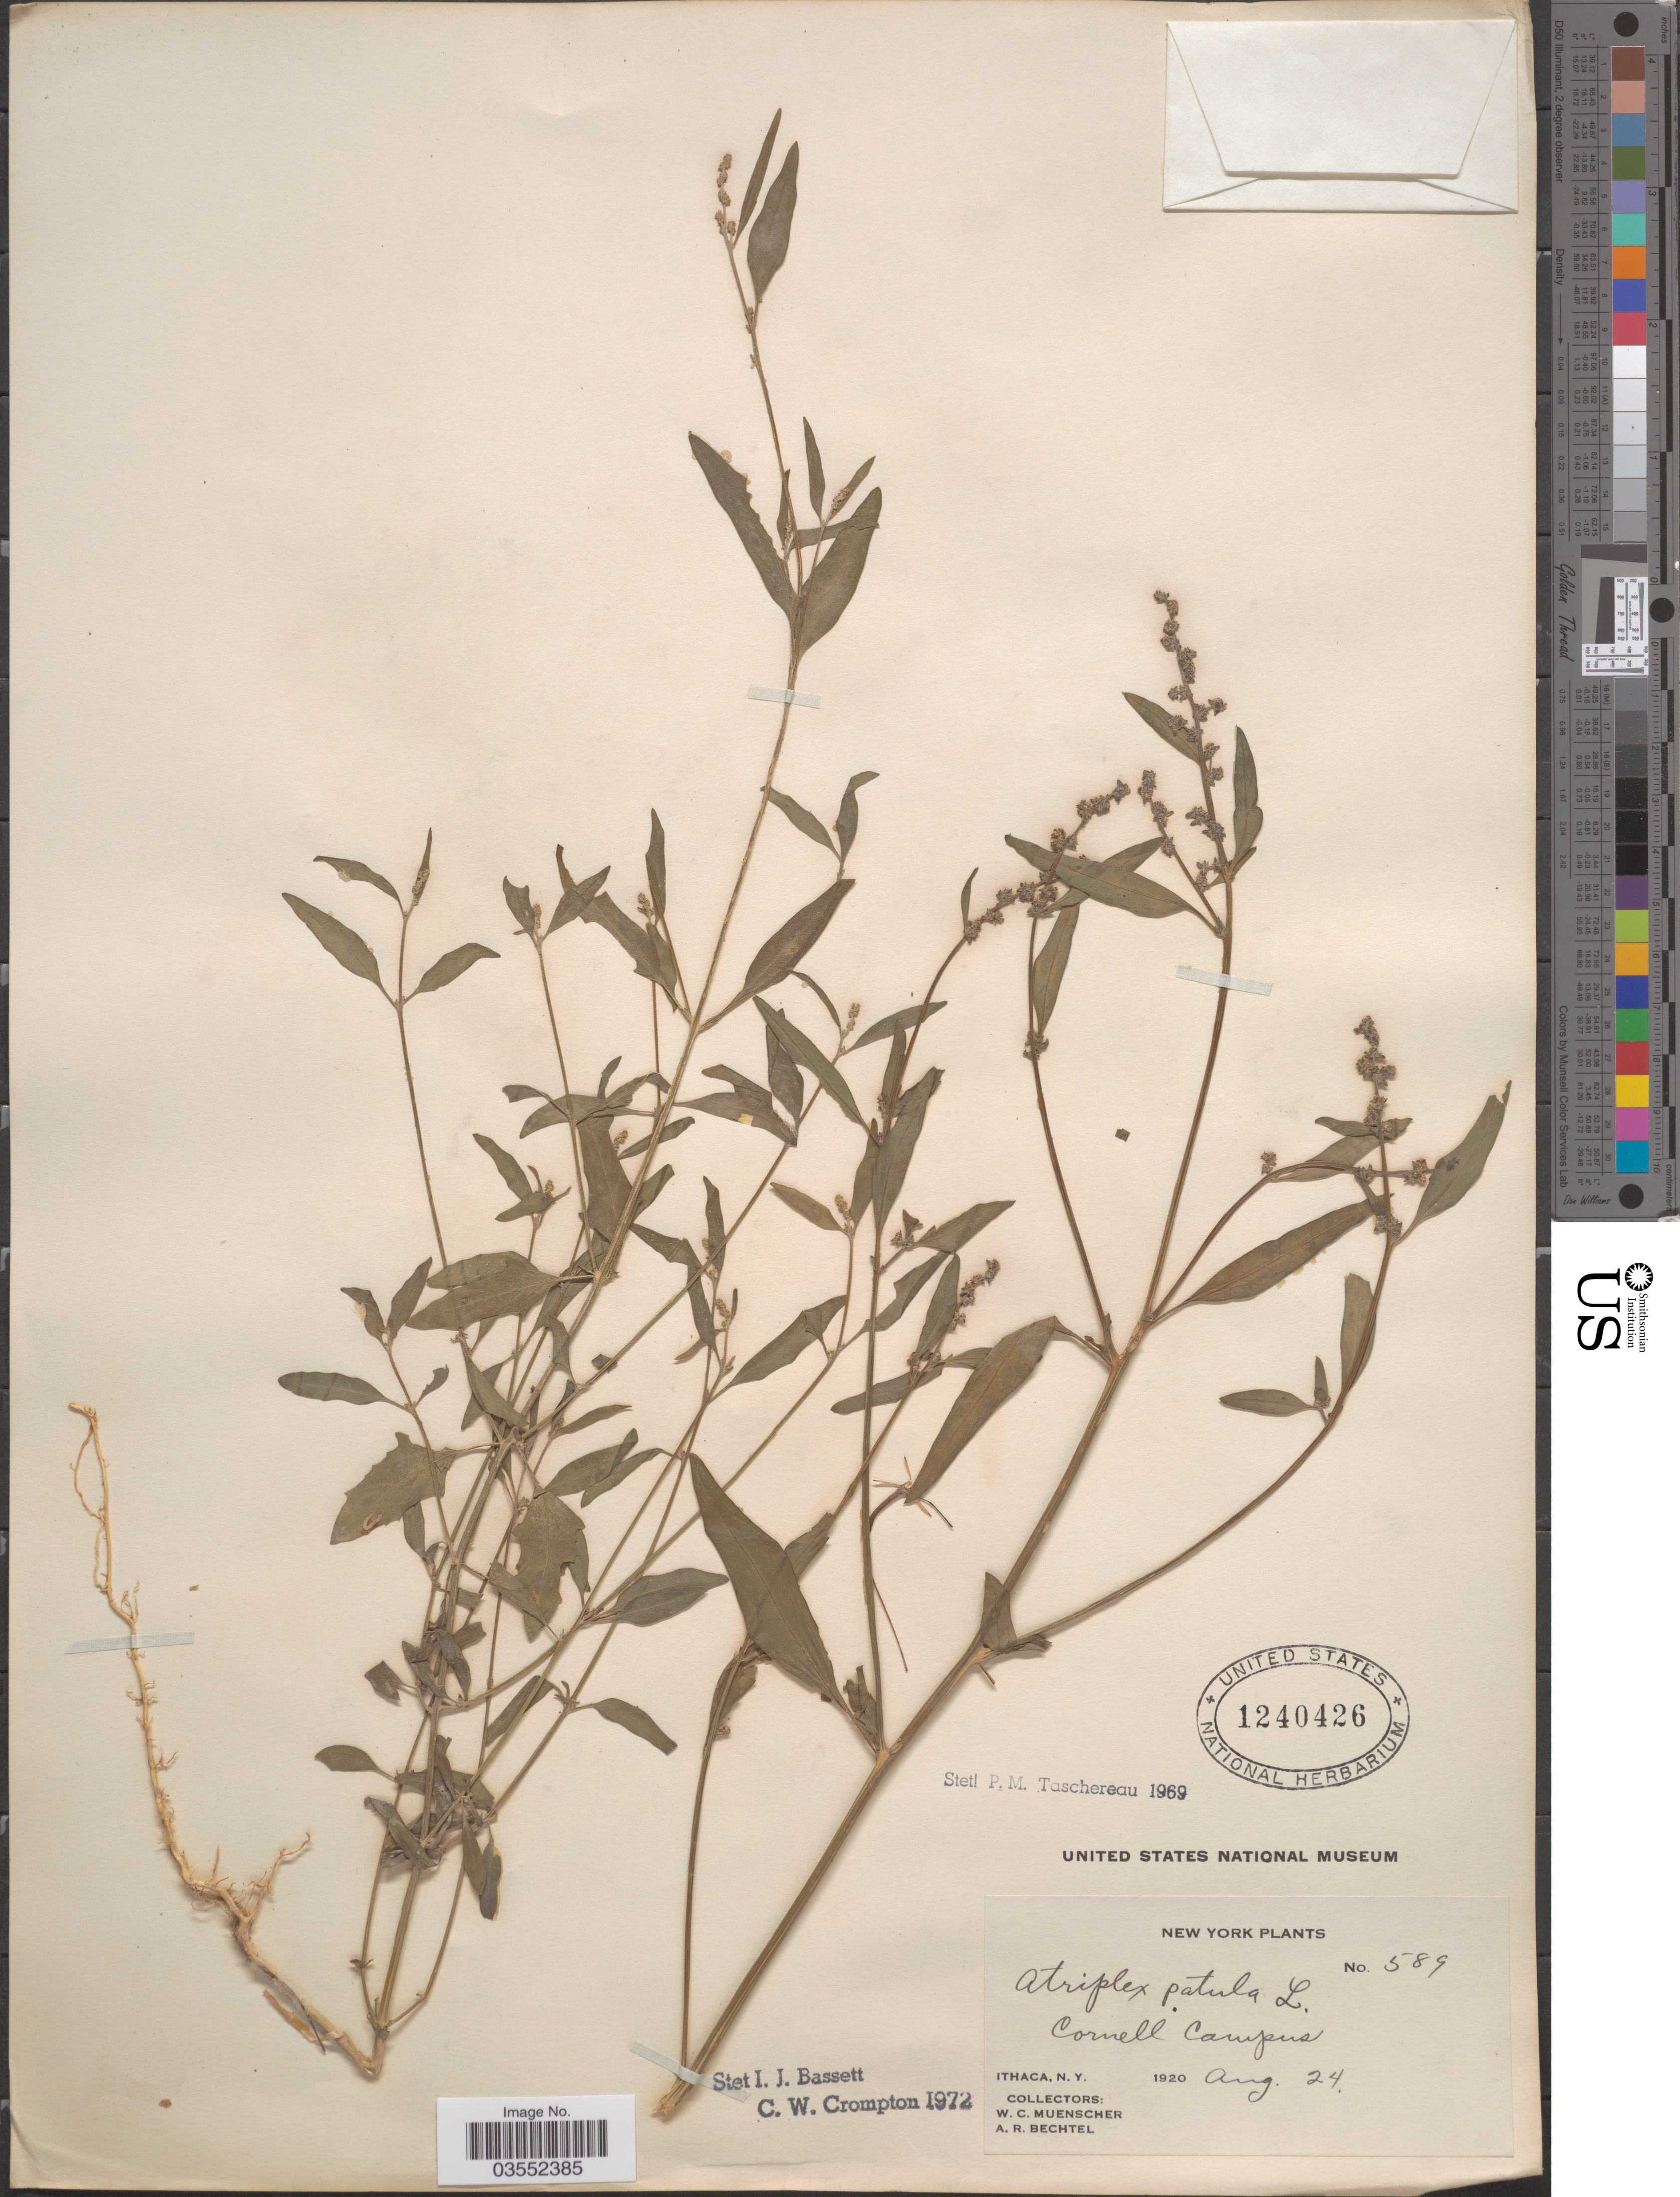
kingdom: Plantae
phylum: Tracheophyta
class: Magnoliopsida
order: Caryophyllales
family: Amaranthaceae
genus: Atriplex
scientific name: Atriplex patula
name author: L.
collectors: W. Muenscher & A. Bechtel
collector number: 589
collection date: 1920-08-24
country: United States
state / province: New York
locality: Cornell Campus, Ithaca.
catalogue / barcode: US 1240426